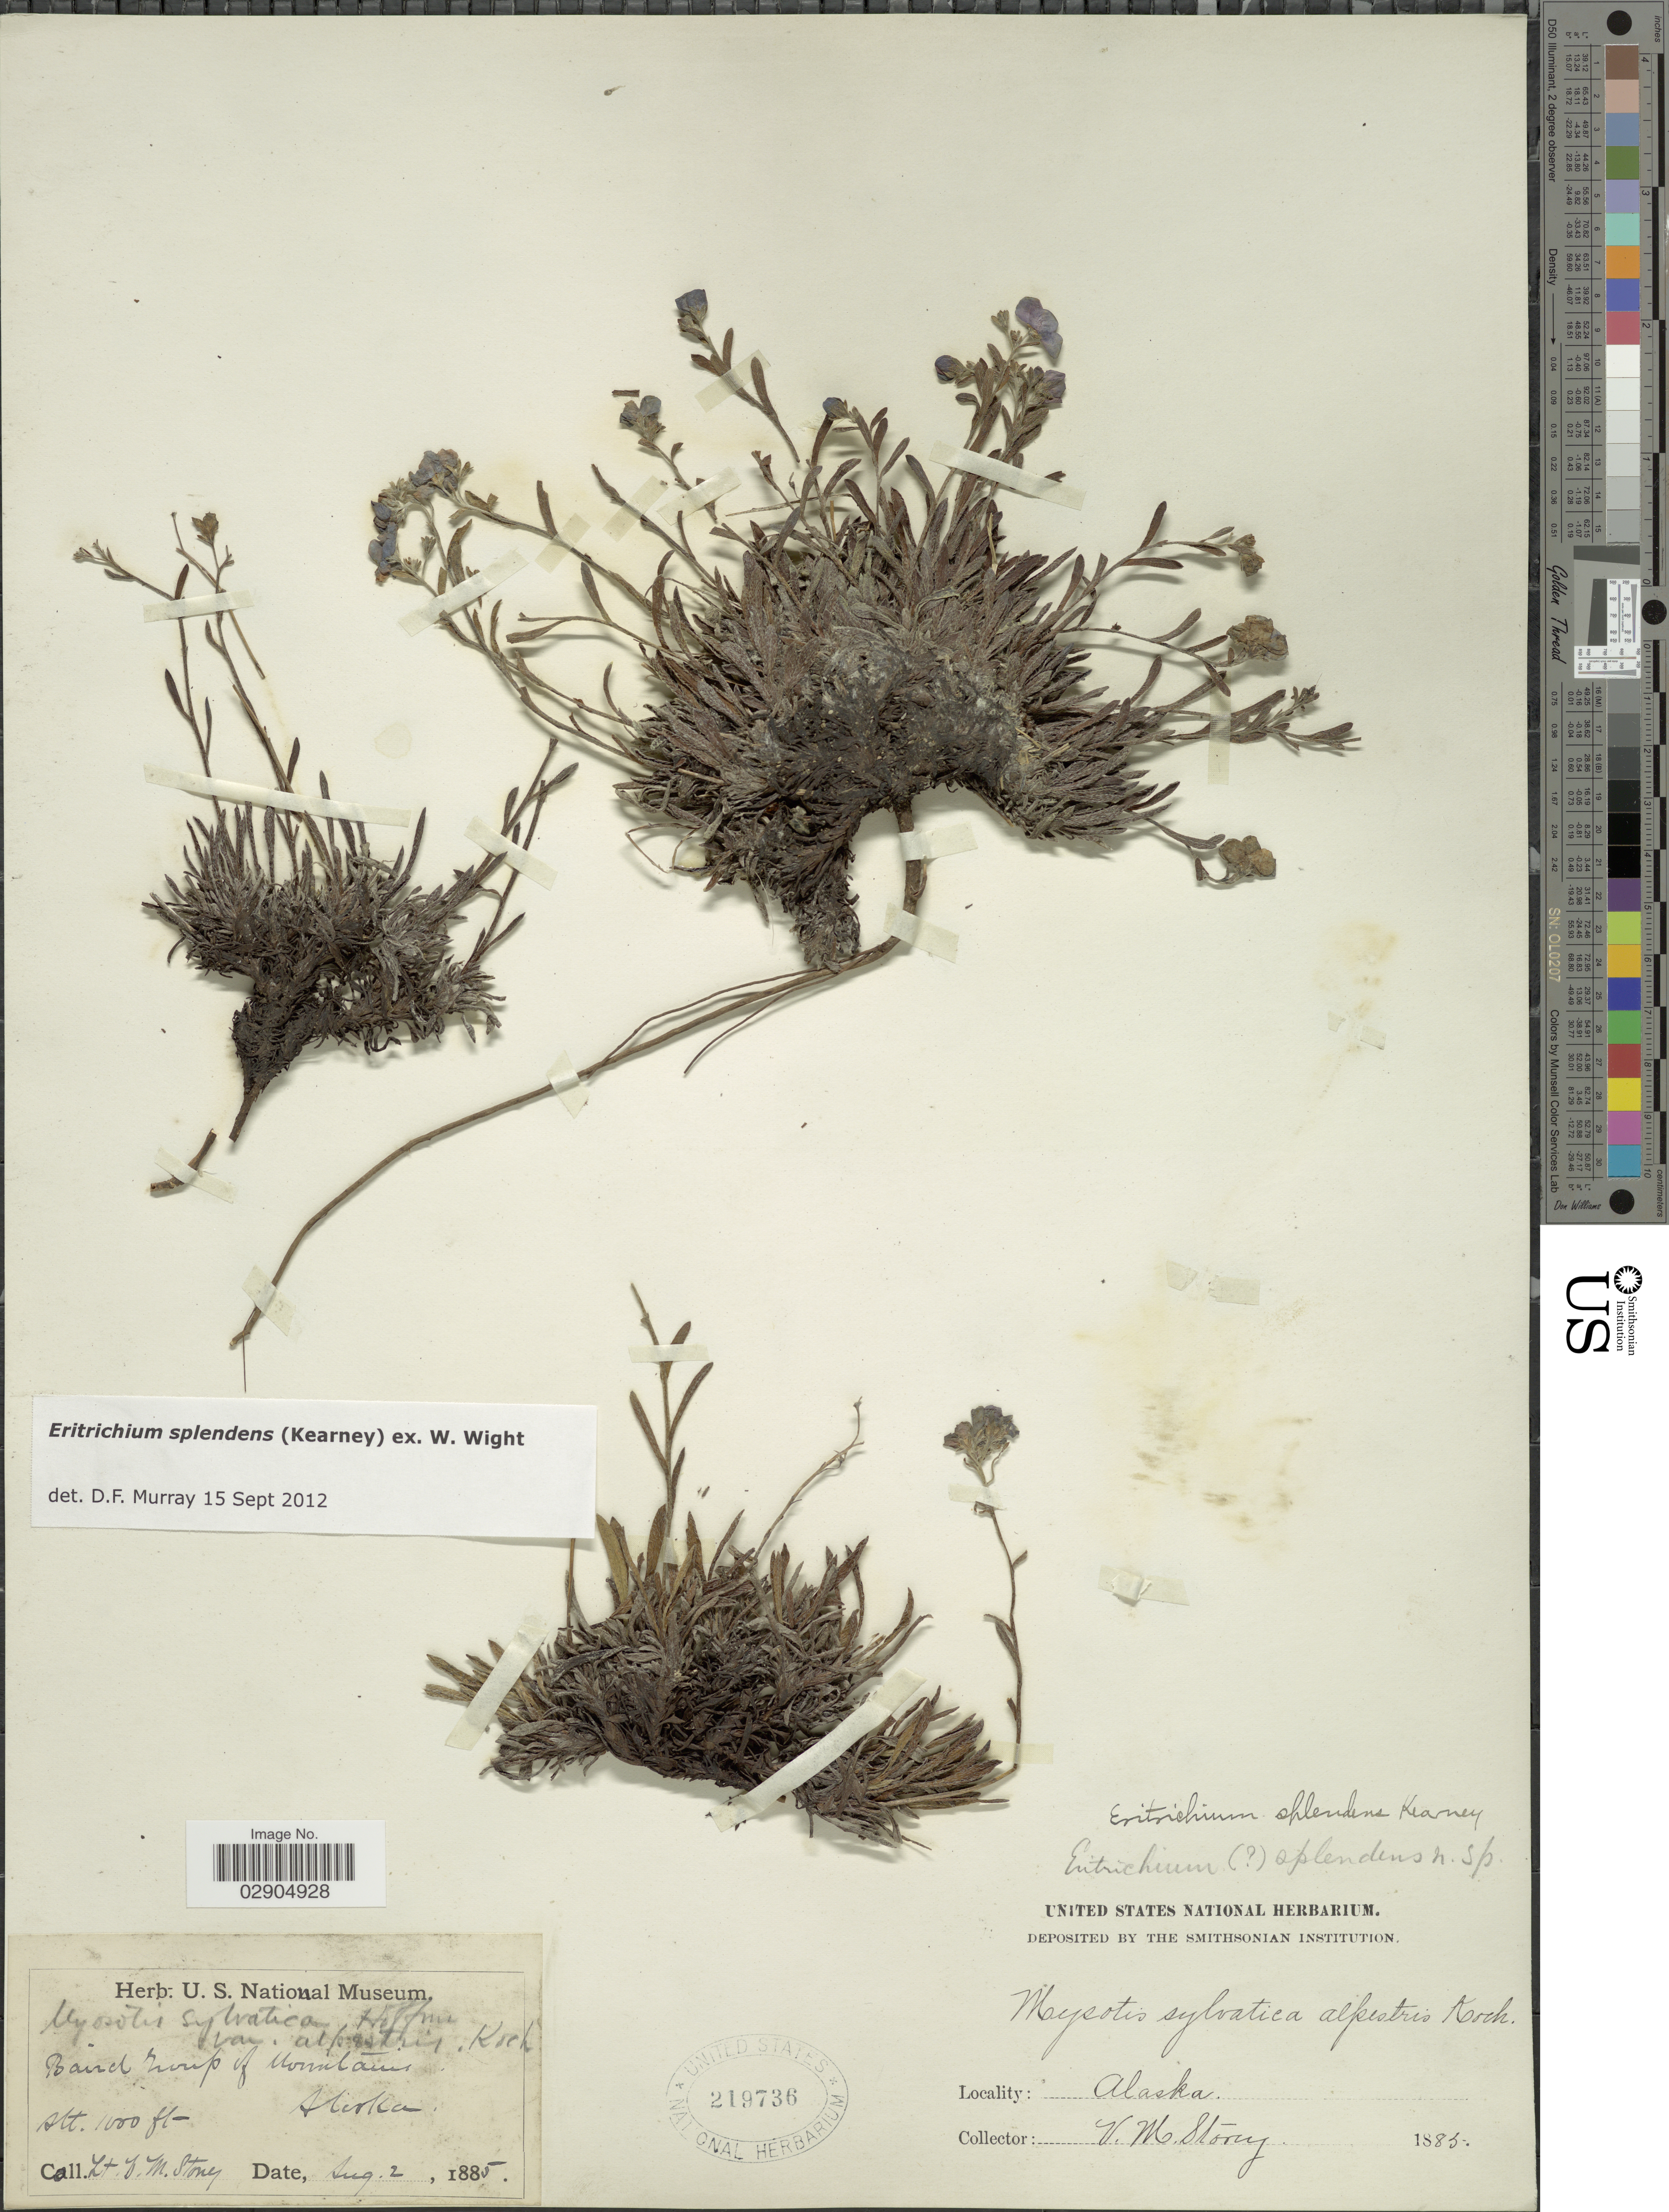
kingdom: Plantae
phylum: Tracheophyta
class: Magnoliopsida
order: Boraginales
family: Boraginaceae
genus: Eritrichium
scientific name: Eritrichium splendens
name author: Kearney ex W. Wight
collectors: L. Stoney & V. Stoney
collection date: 1885-08-02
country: United States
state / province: Alaska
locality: Baird Group of Mountains, Alaska.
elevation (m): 305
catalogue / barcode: US 219736